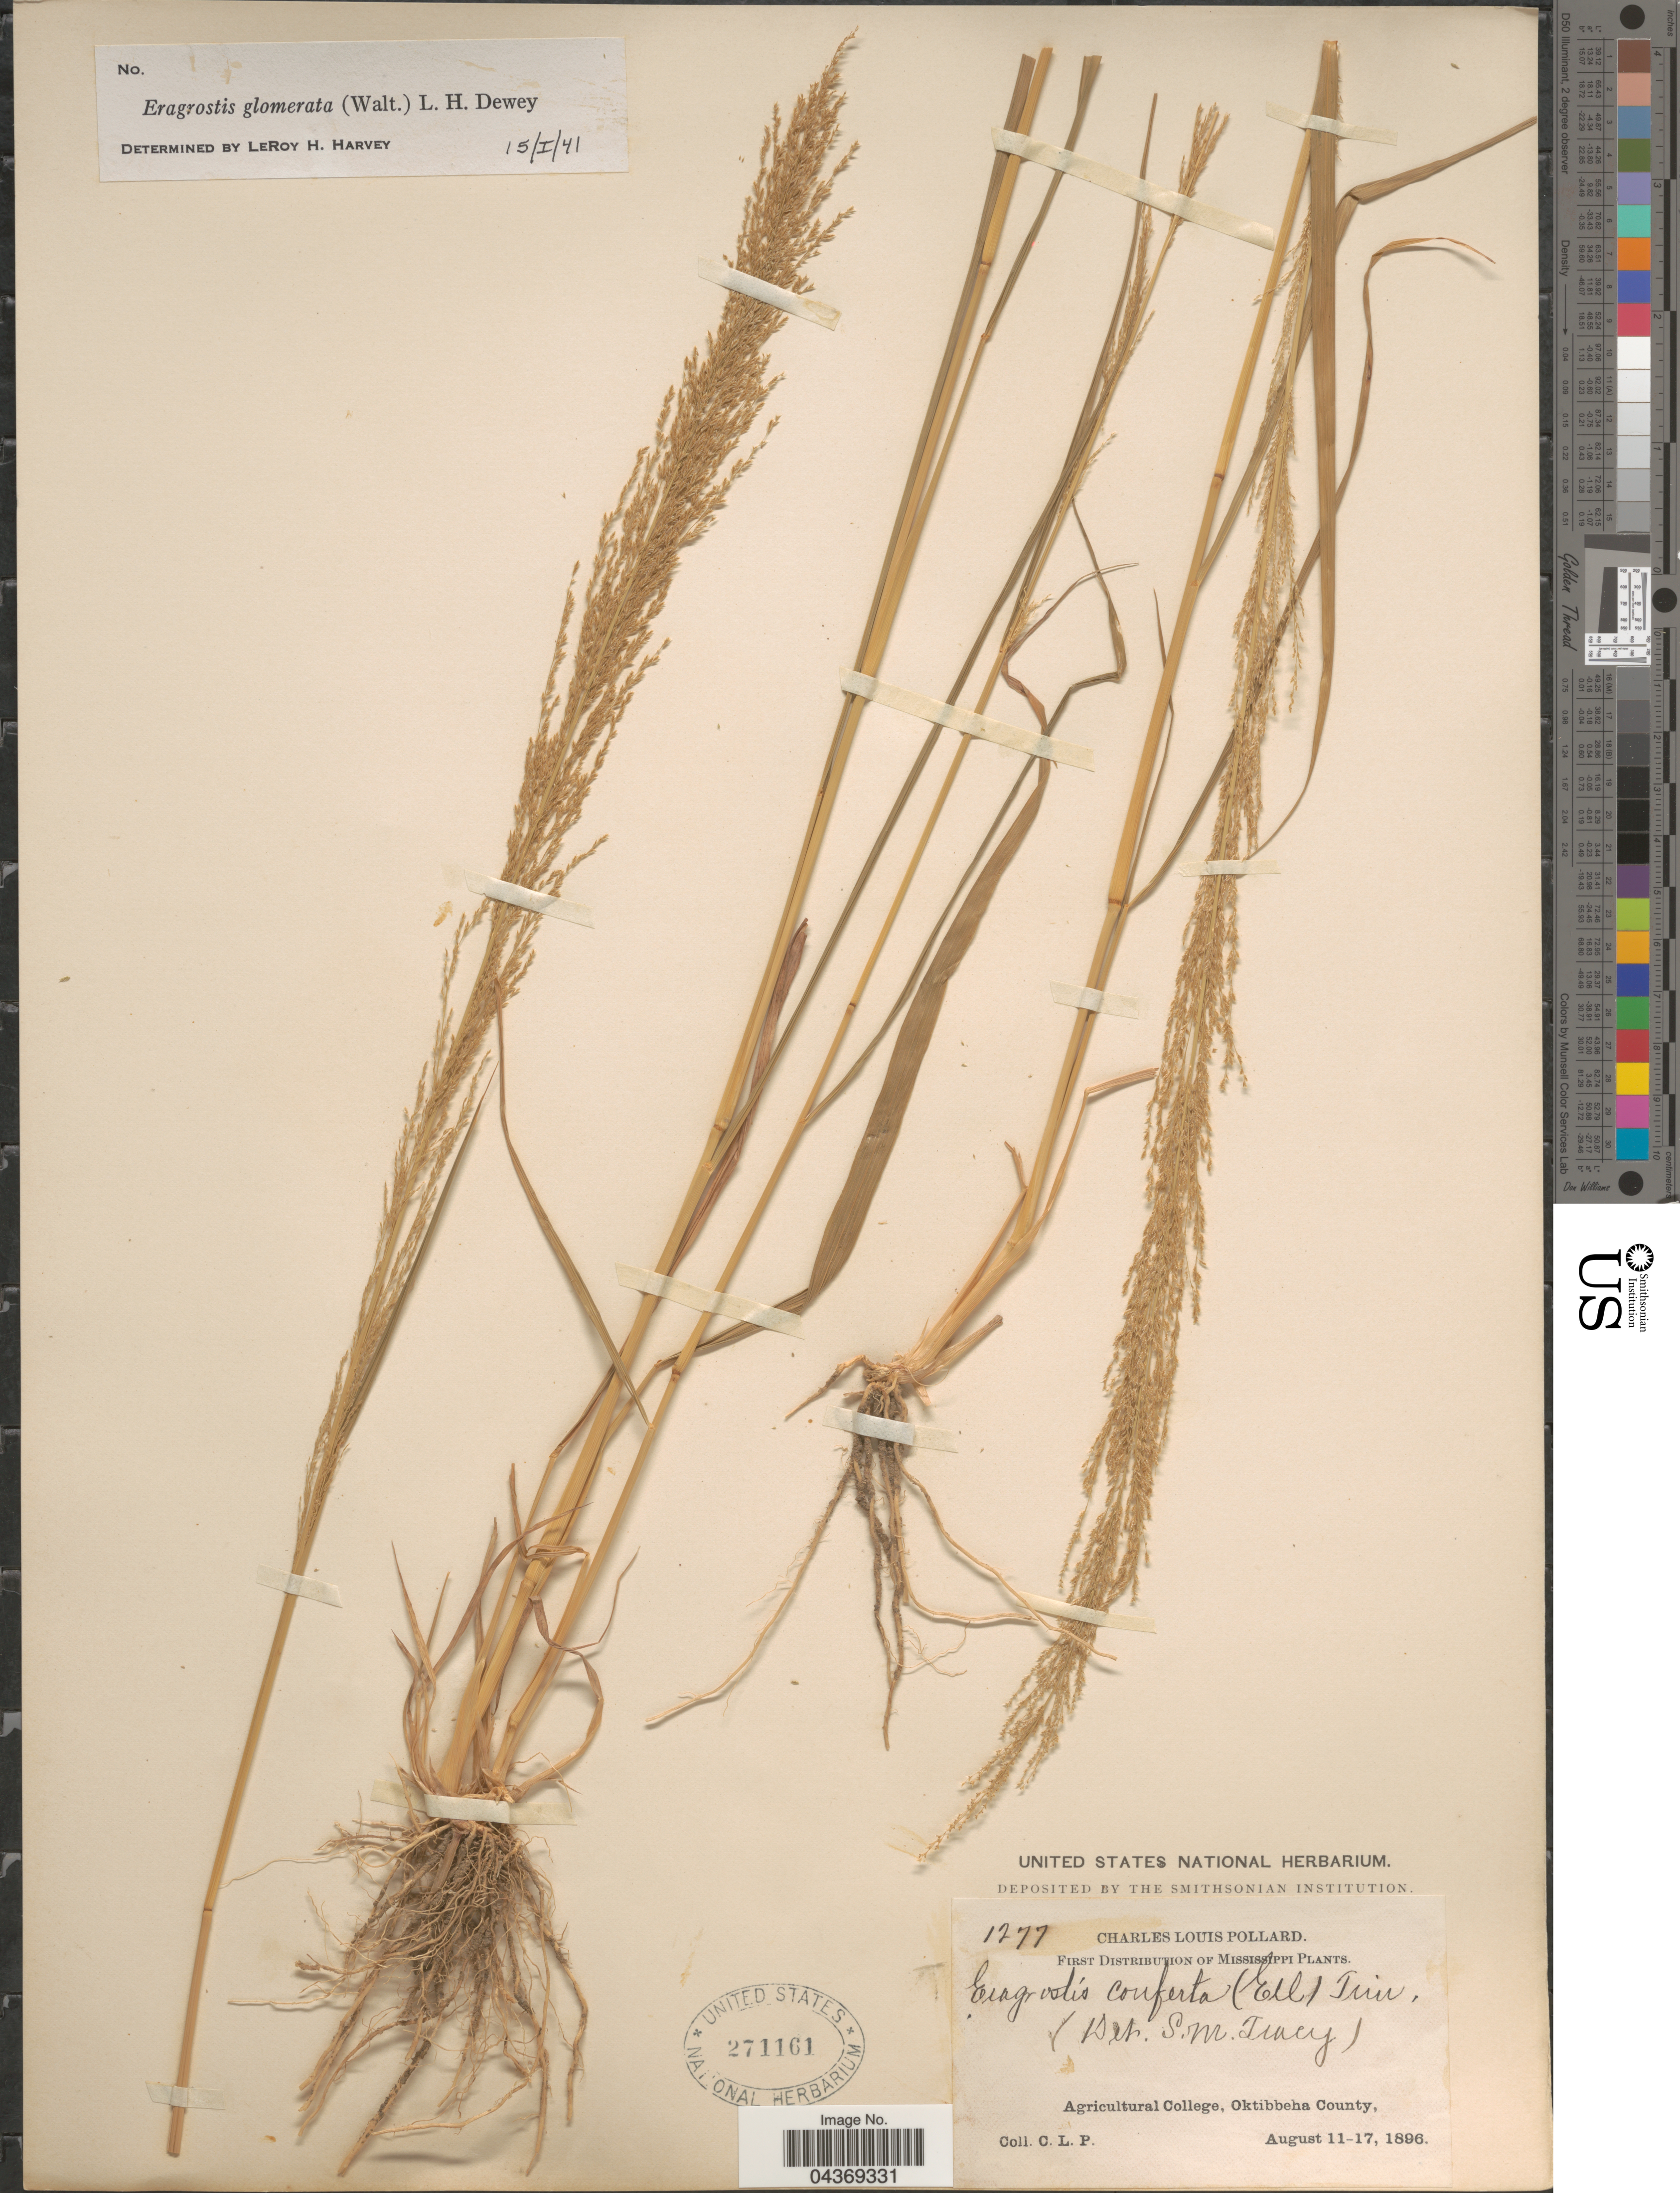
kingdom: Plantae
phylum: Tracheophyta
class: Liliopsida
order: Poales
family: Poaceae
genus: Eragrostis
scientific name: Eragrostis japonica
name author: (Thunb.) Trin.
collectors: C. L. Pollard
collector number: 1277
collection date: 1896-08-11/1896-08-17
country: United States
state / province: Mississippi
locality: Agricultural College, Oktibbeha County.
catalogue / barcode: US 271161